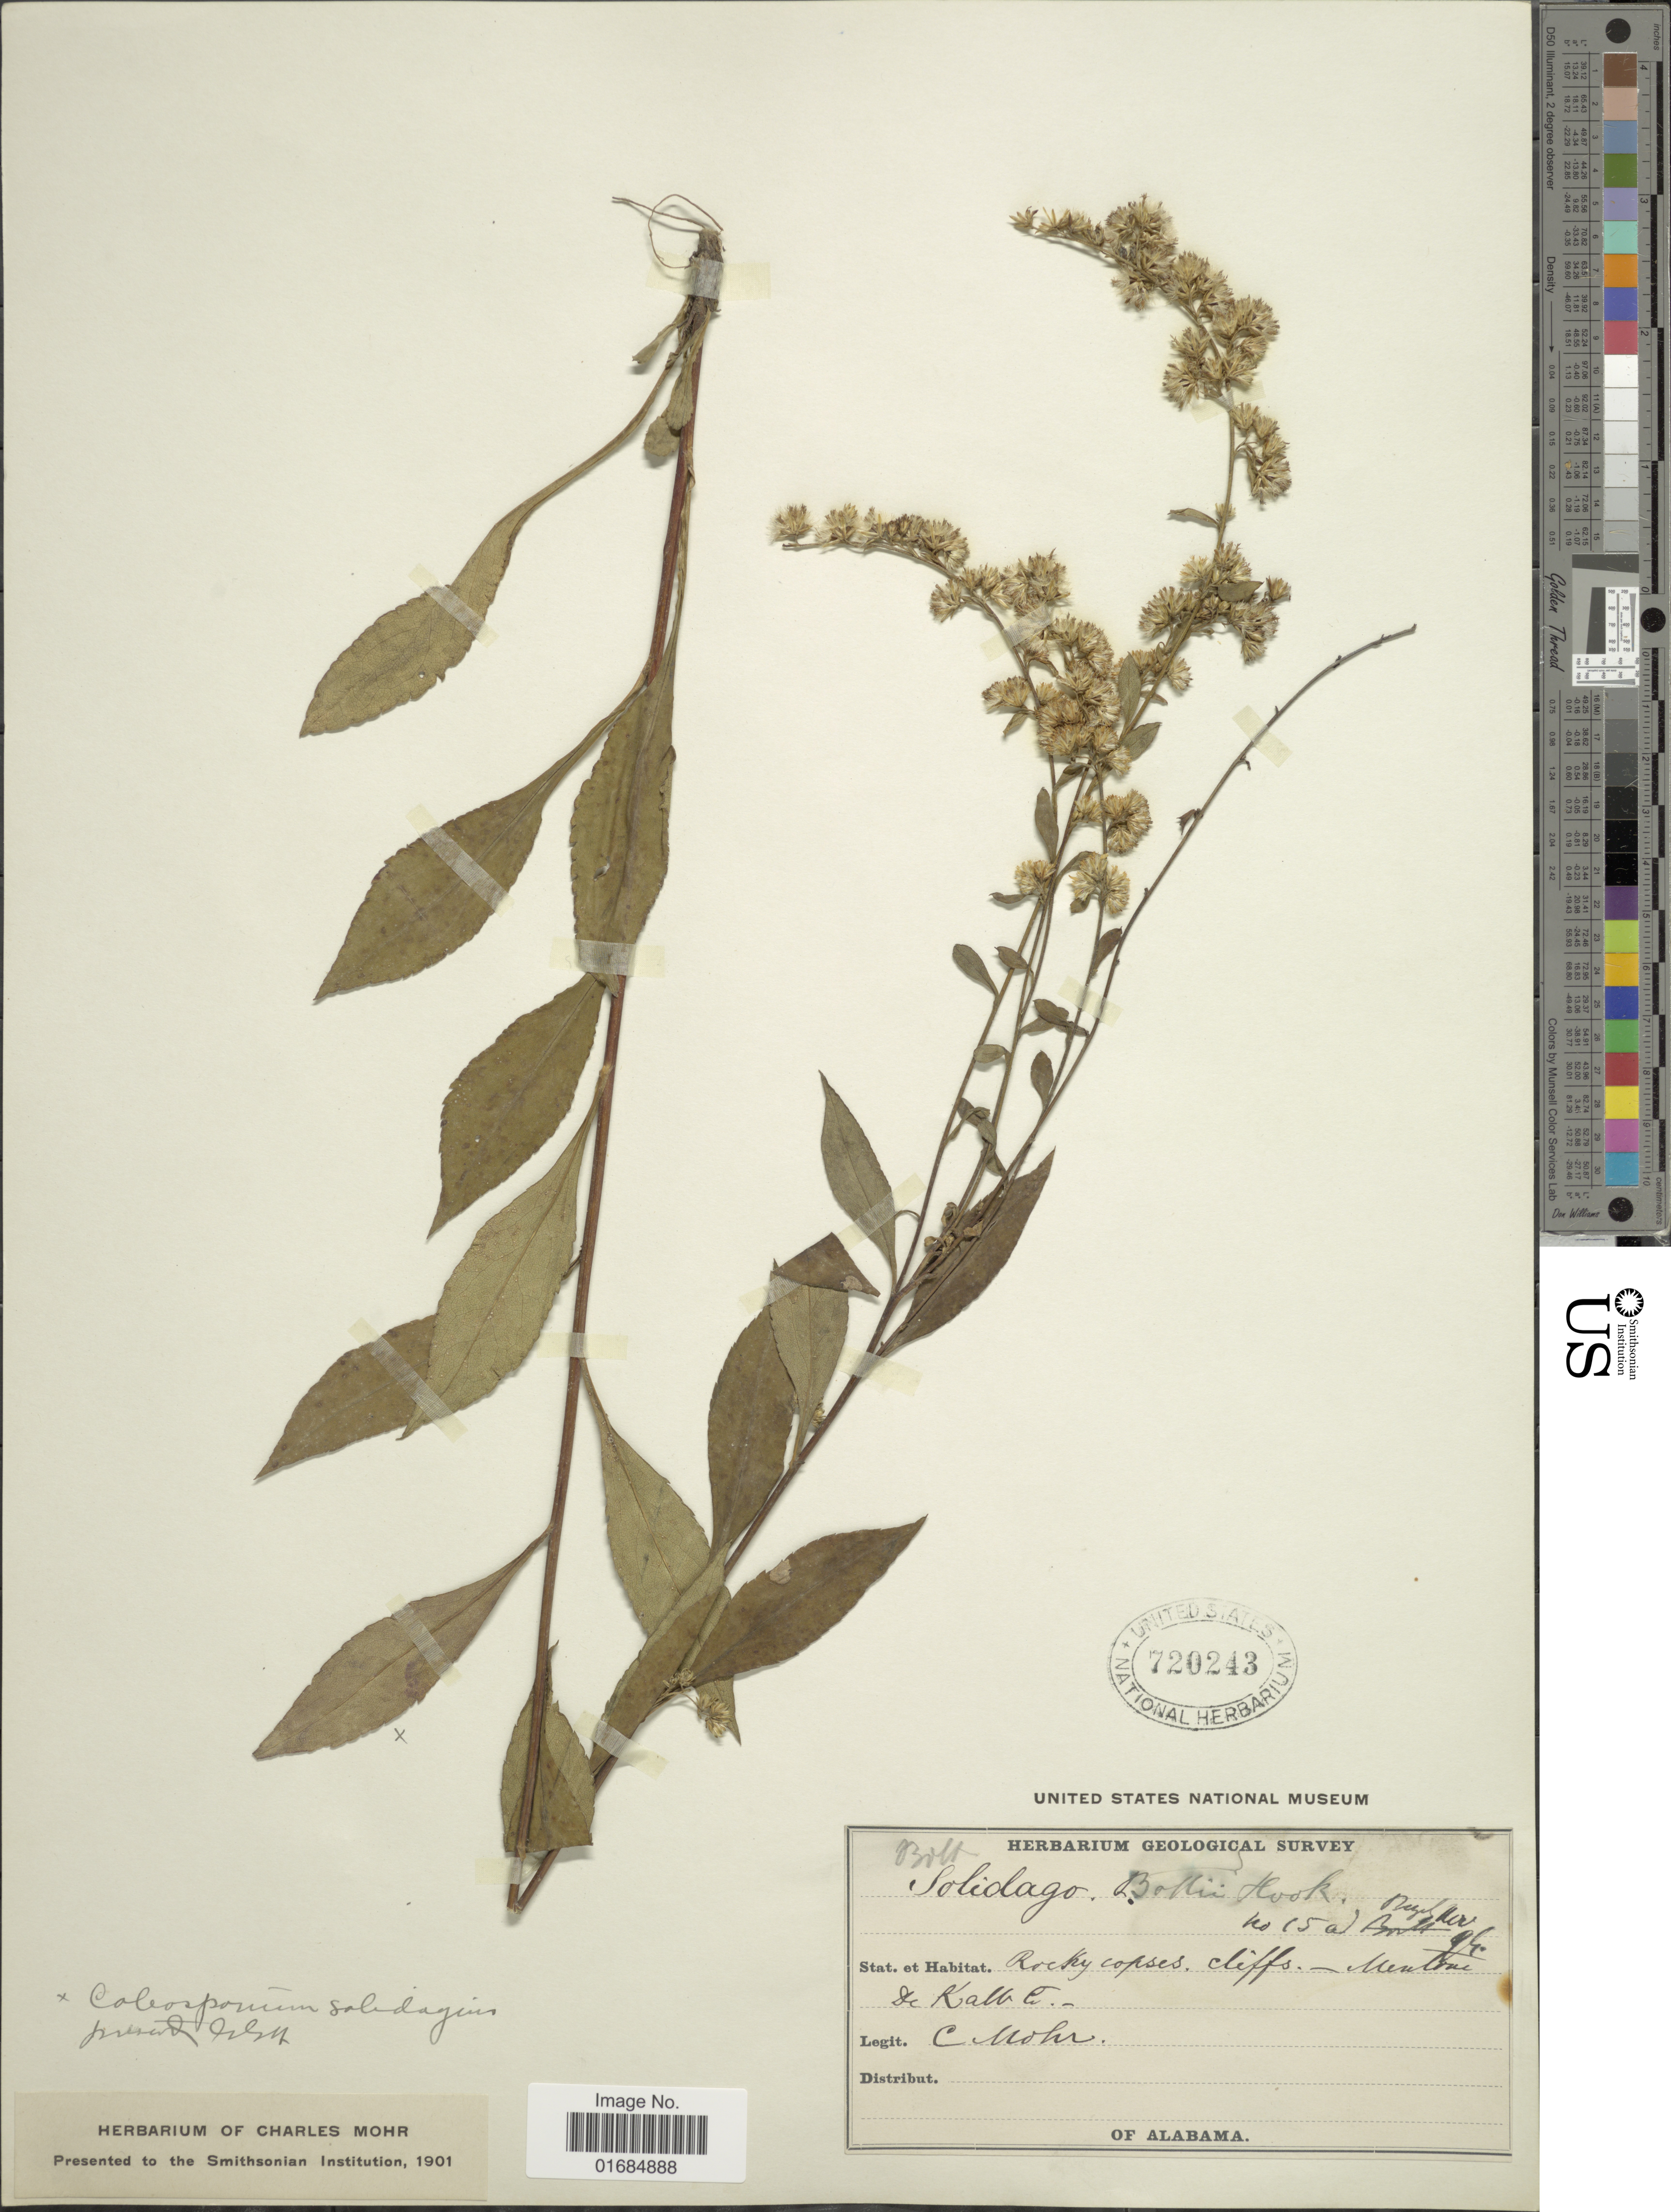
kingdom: Plantae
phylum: Tracheophyta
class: Magnoliopsida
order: Asterales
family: Asteraceae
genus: Solidago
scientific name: Solidago boottii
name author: Hook.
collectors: Mohr, C. T. (herbarium)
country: United States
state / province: Alabama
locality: Rocky copses cliffs - Mentone de Kalb Co.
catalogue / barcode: US 720243